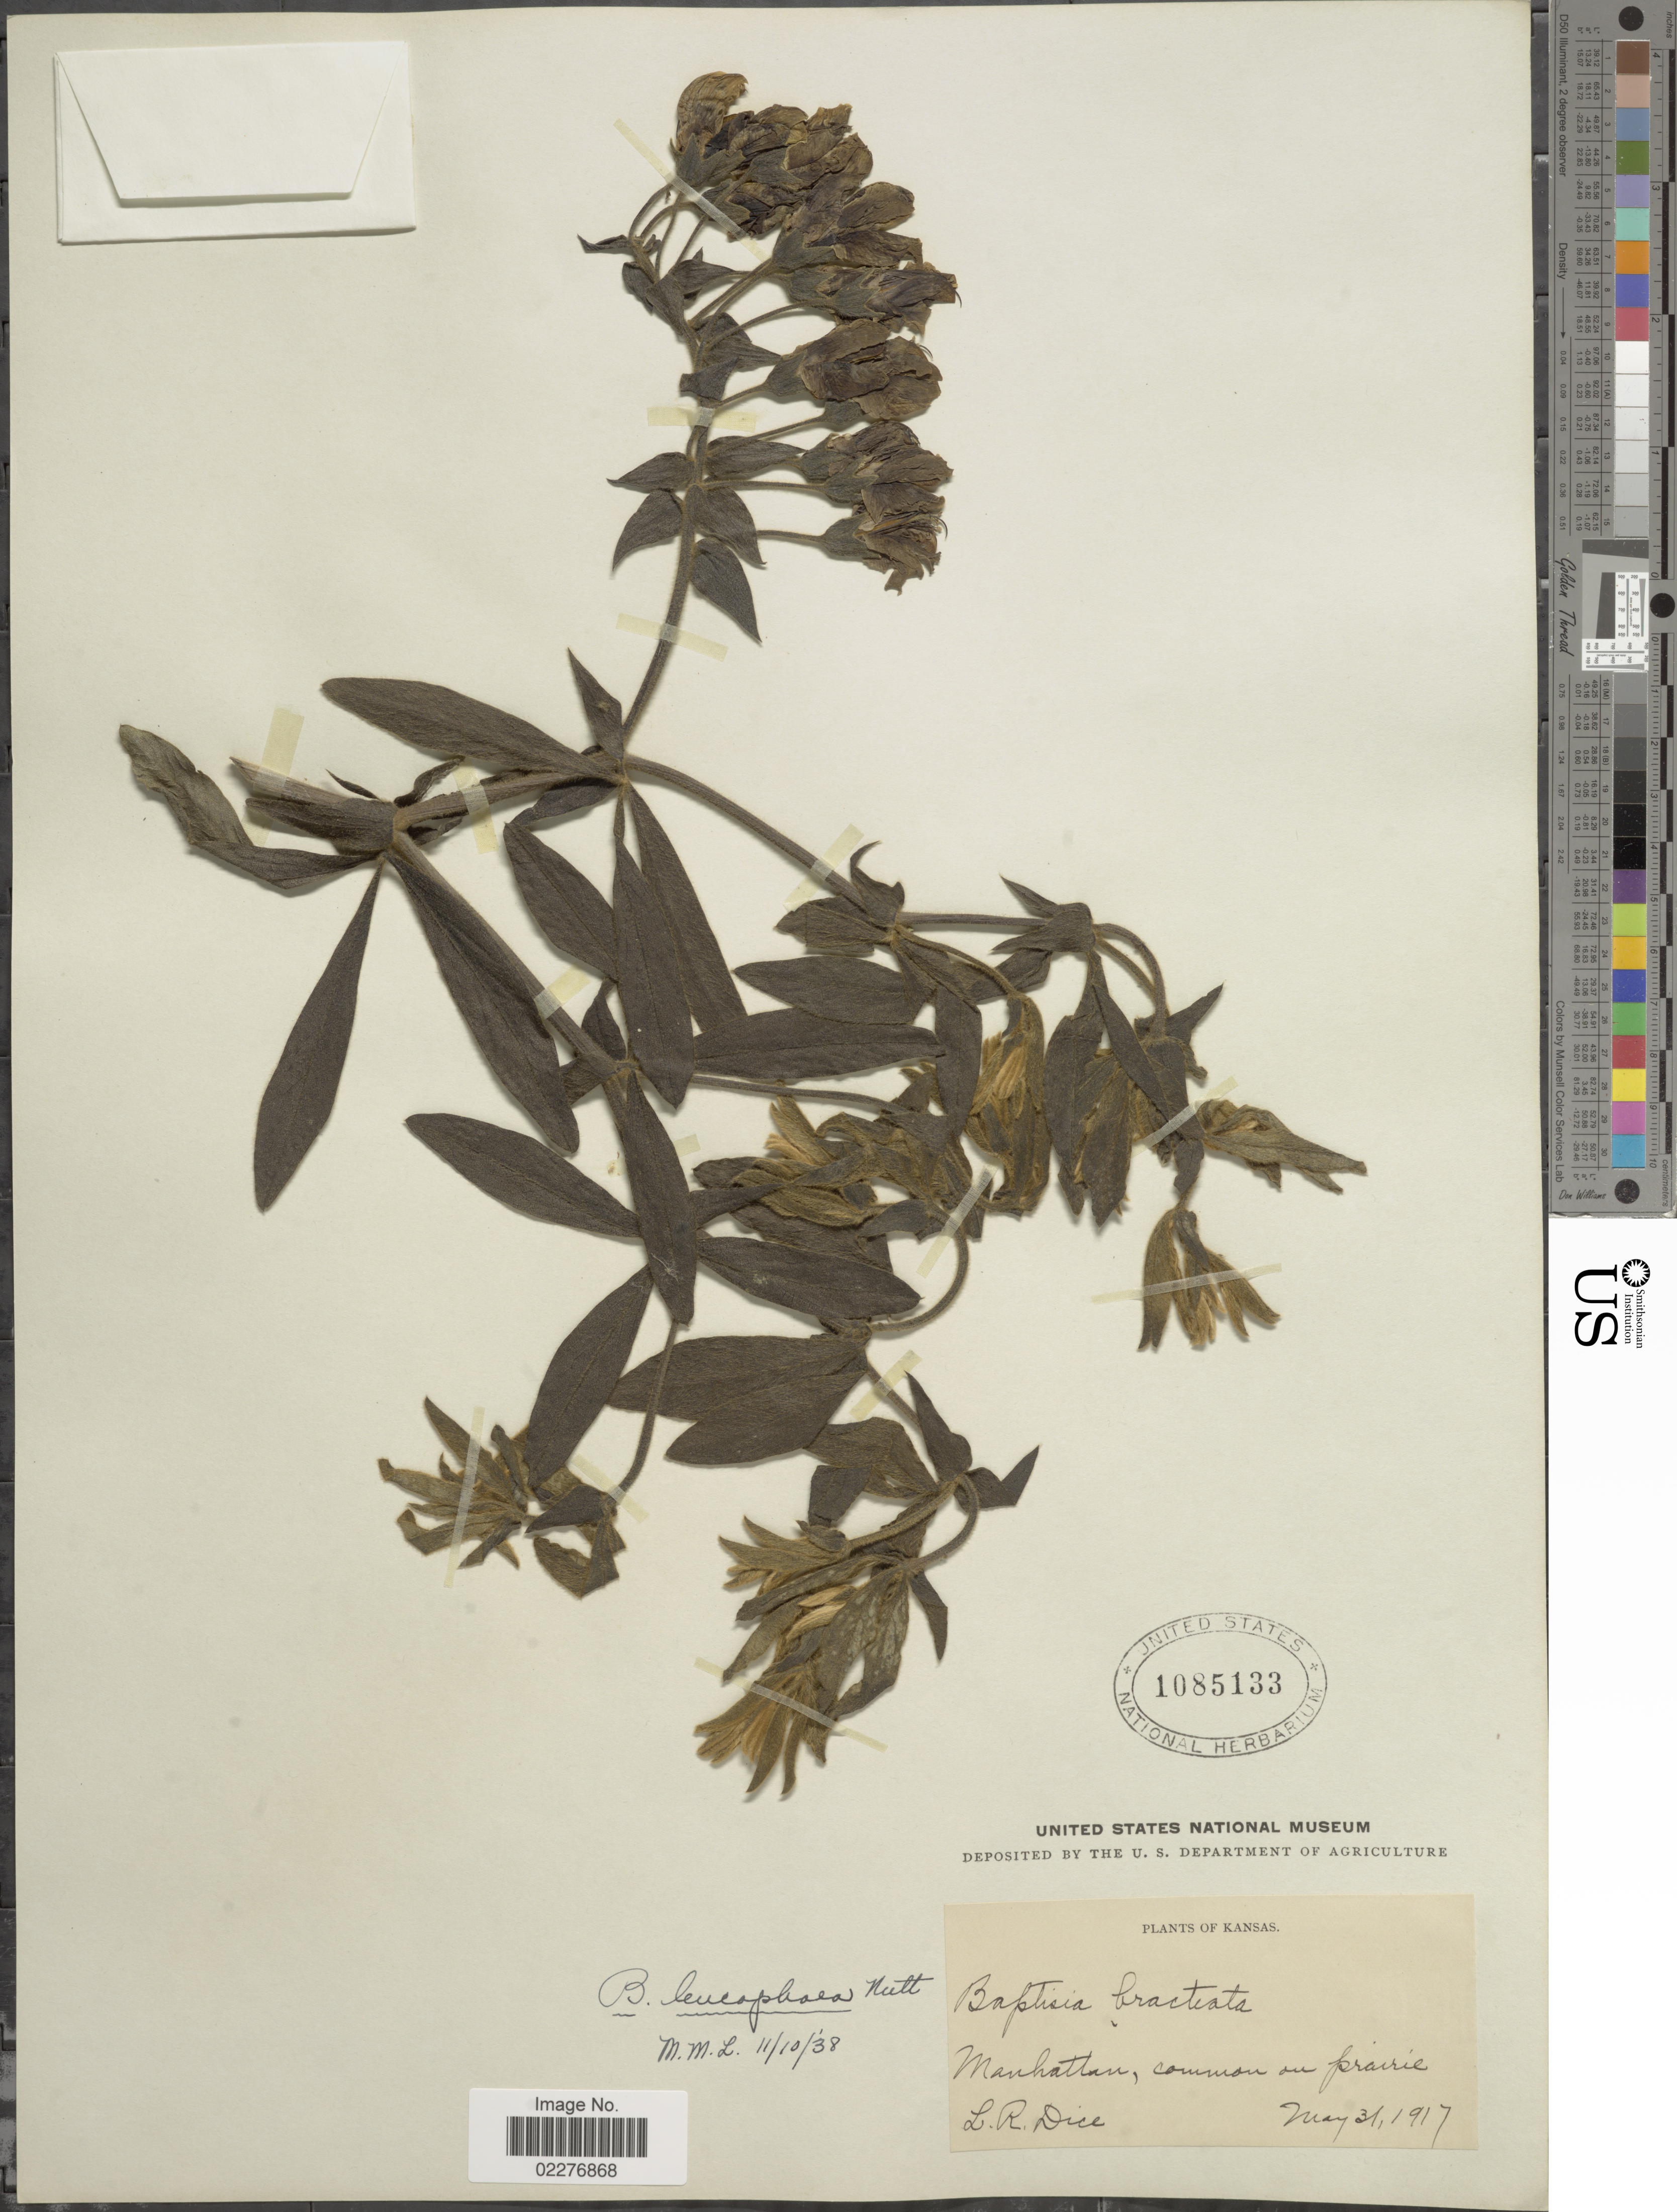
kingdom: Plantae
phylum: Tracheophyta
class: Magnoliopsida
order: Fabales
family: Fabaceae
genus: Baptisia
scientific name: Baptisia leucophaea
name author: Nutt.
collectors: L. Dice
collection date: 1917-05-31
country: United States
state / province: Kansas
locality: Manhatten, Common on prairie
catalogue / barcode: US 1085133